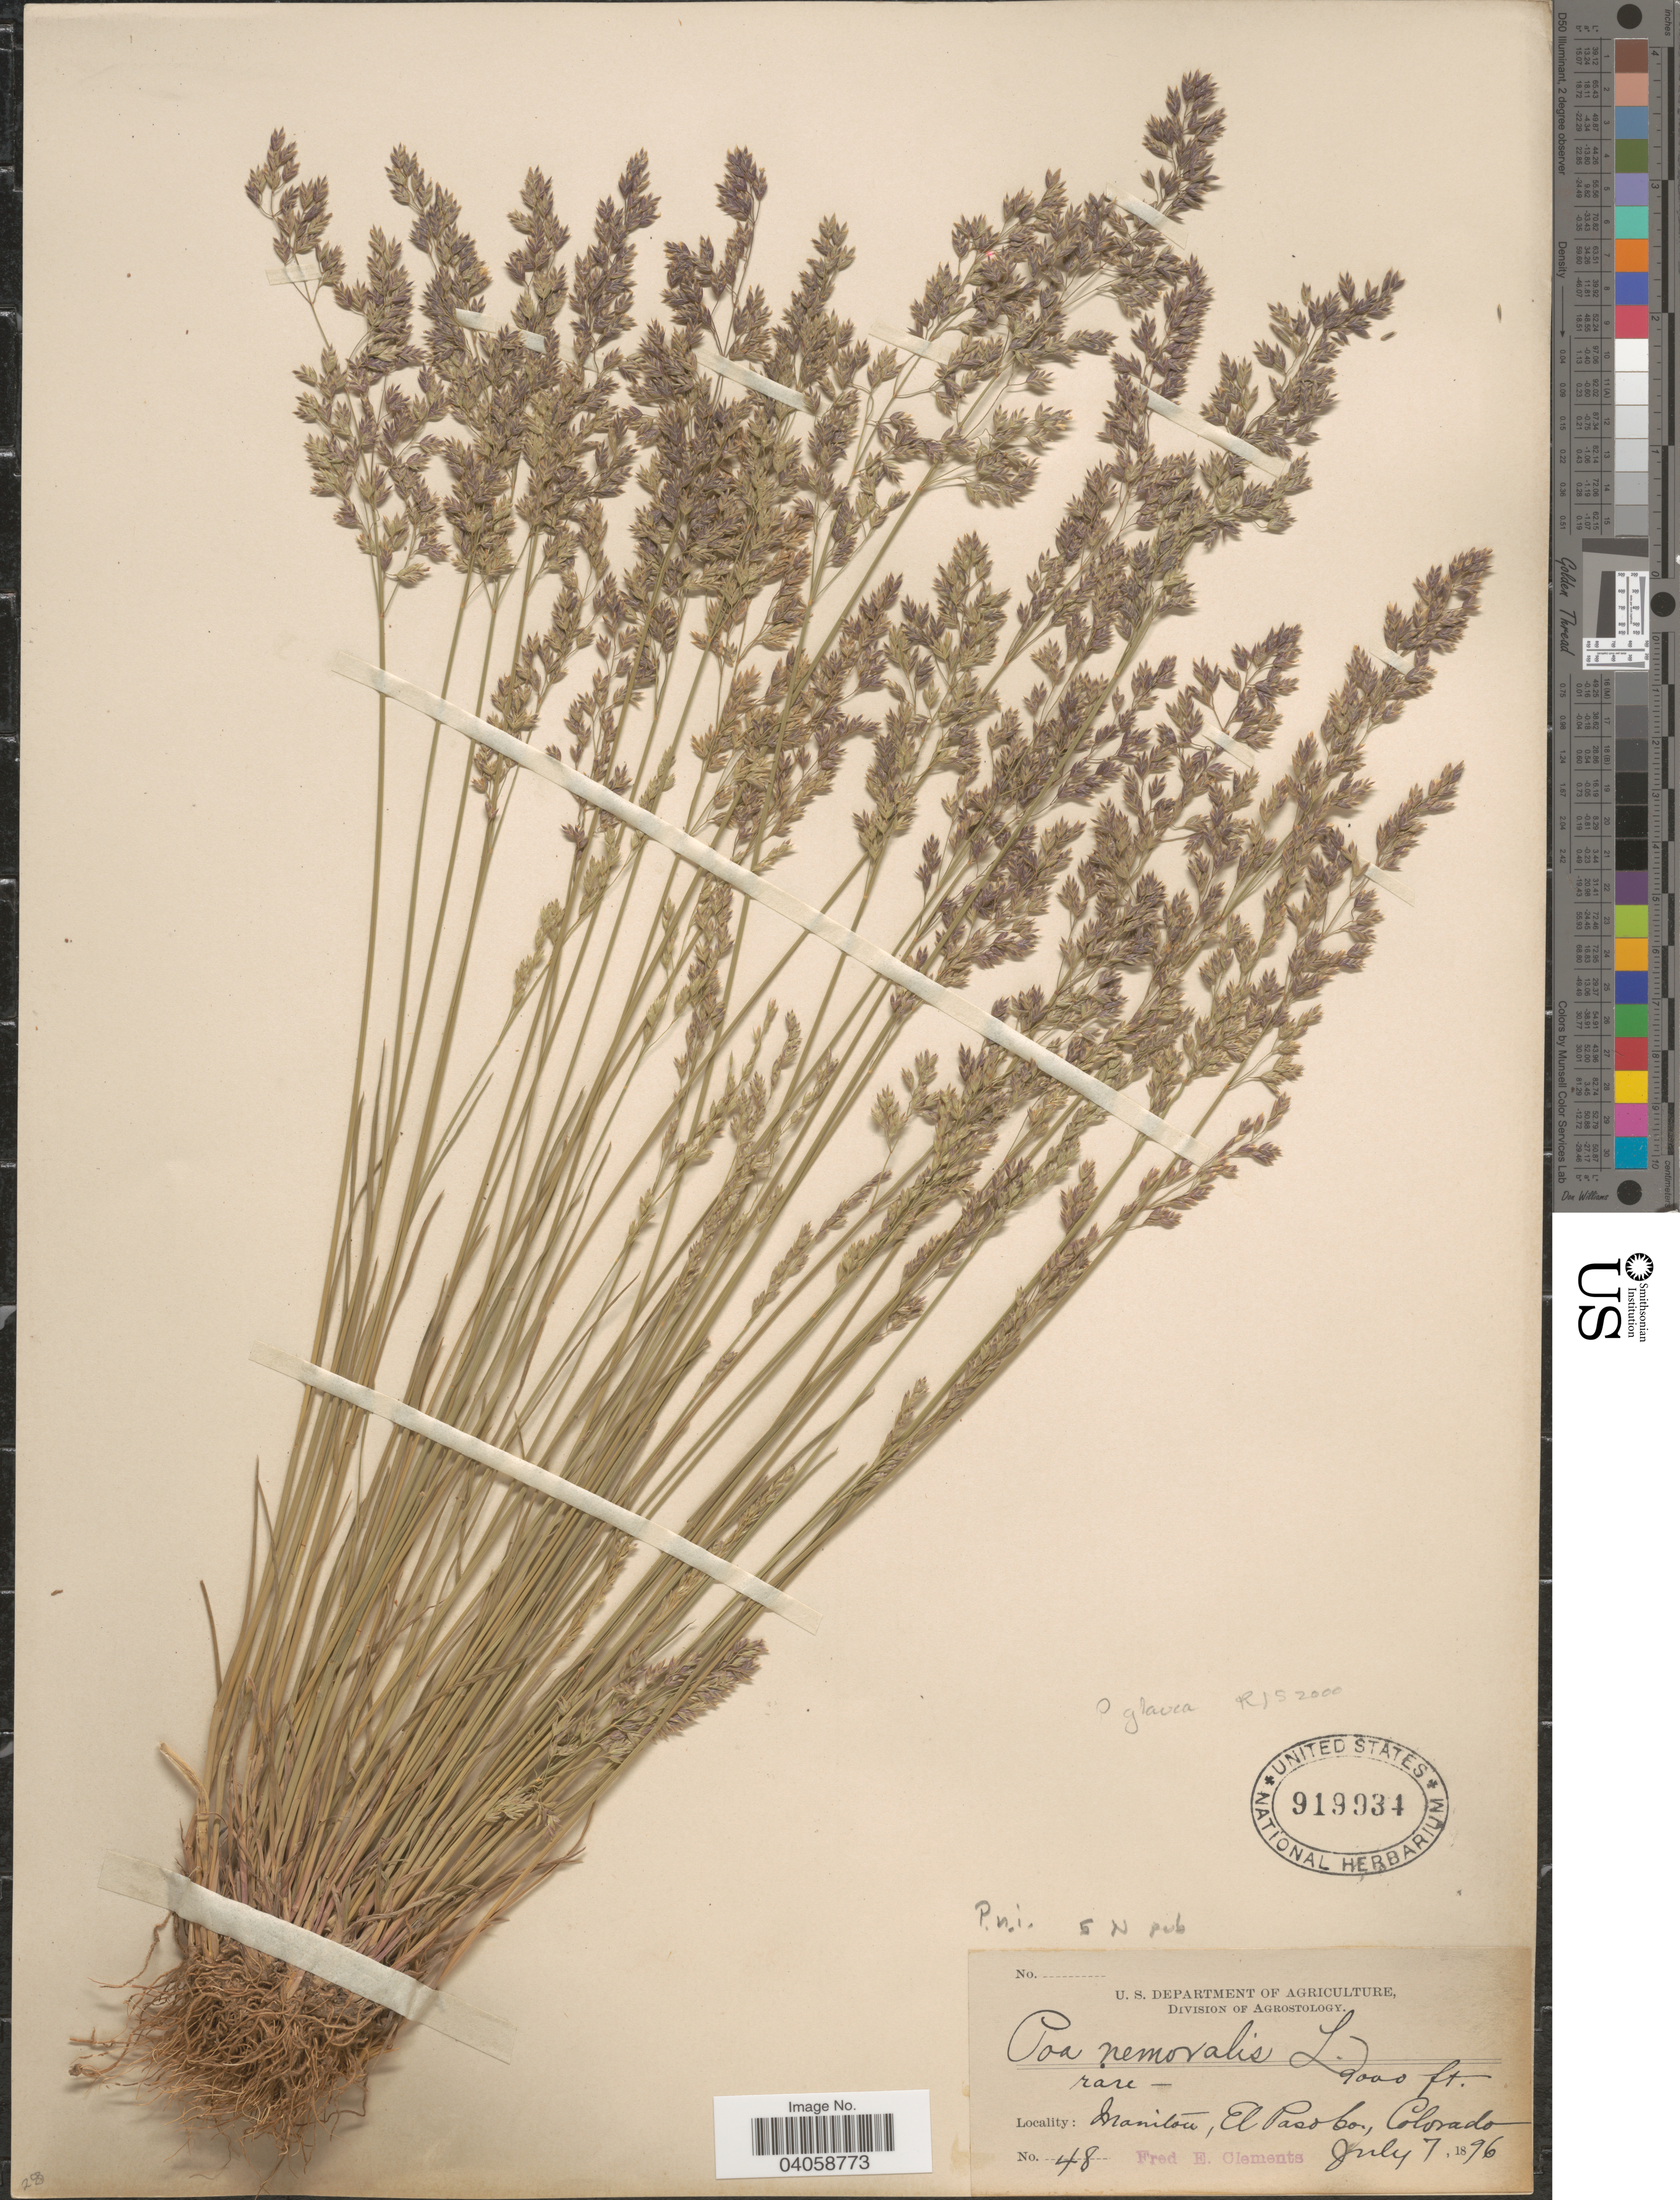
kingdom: Plantae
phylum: Tracheophyta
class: Liliopsida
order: Poales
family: Poaceae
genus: Poa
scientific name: Poa glauca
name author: Vahl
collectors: F. E. Clements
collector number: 48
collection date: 1896-07-07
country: United States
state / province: Colorado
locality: Manitou, El Paso Co.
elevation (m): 2743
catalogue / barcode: US 919934